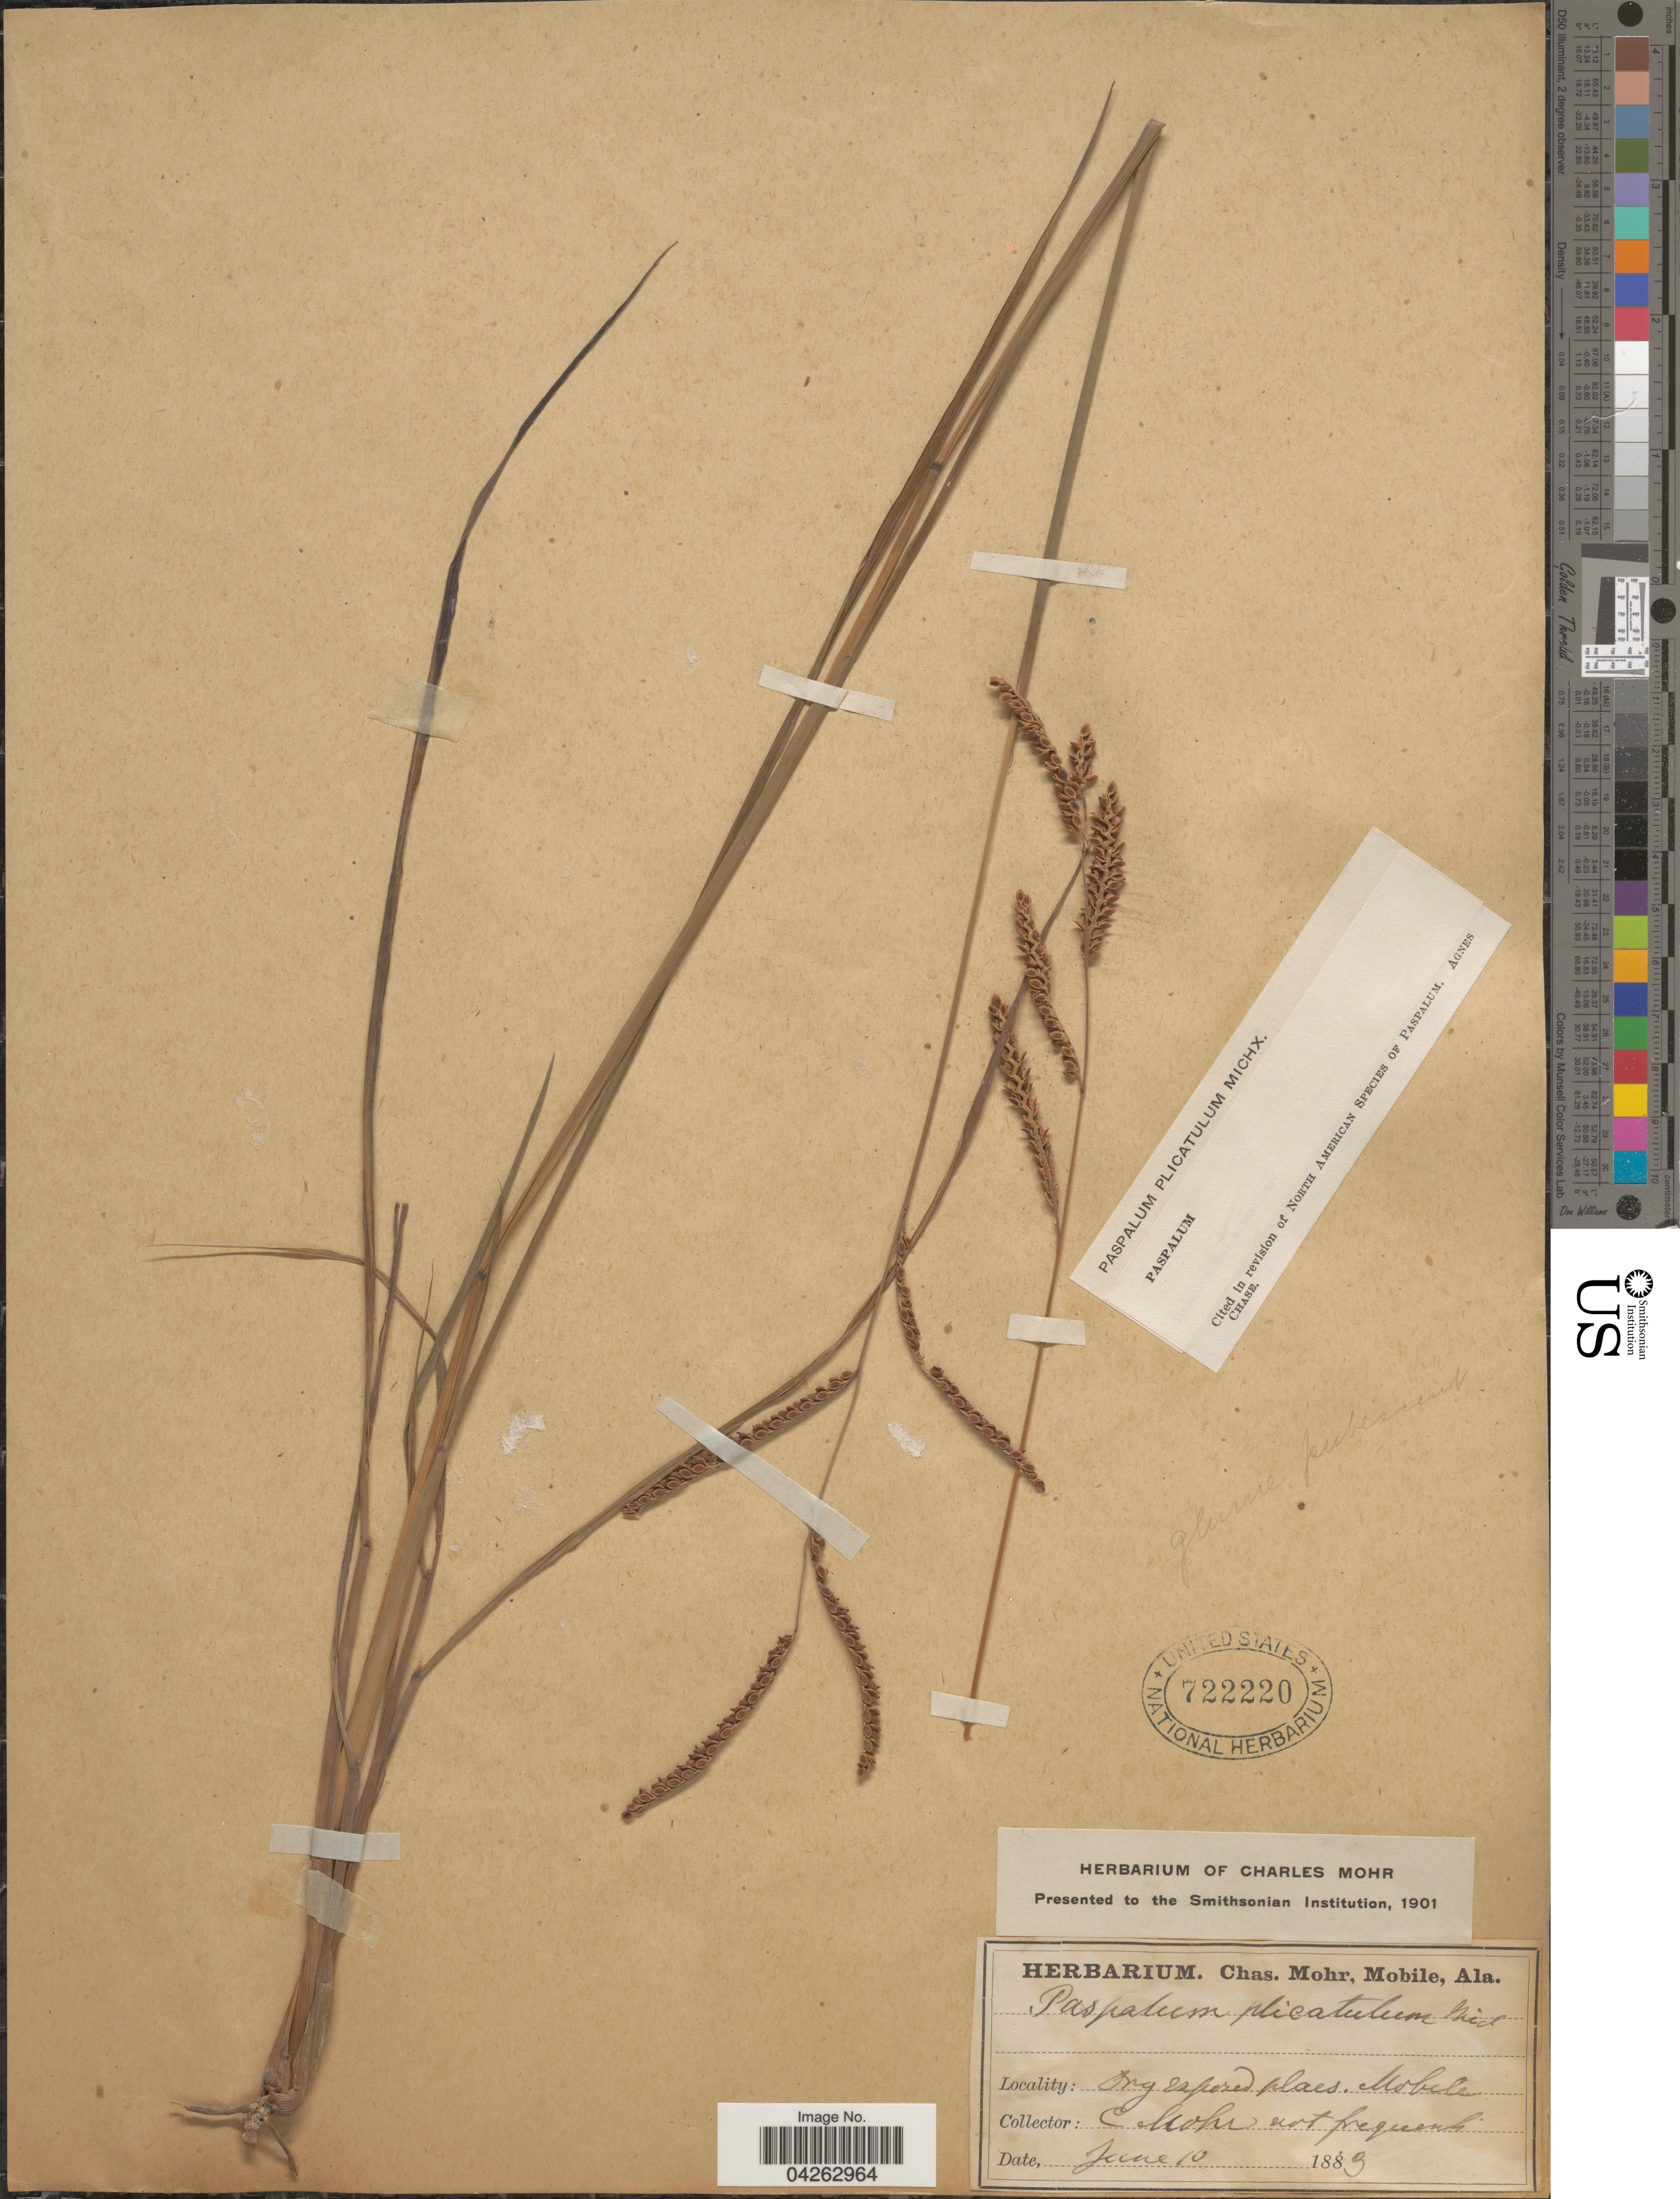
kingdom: Plantae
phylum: Tracheophyta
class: Liliopsida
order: Poales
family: Poaceae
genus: Paspalum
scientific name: Paspalum plicatulum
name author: Michx.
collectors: Mohr, C. T. (herbarium)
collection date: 1889-06-10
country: United States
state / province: Alabama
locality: Mobile.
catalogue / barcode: US 722220